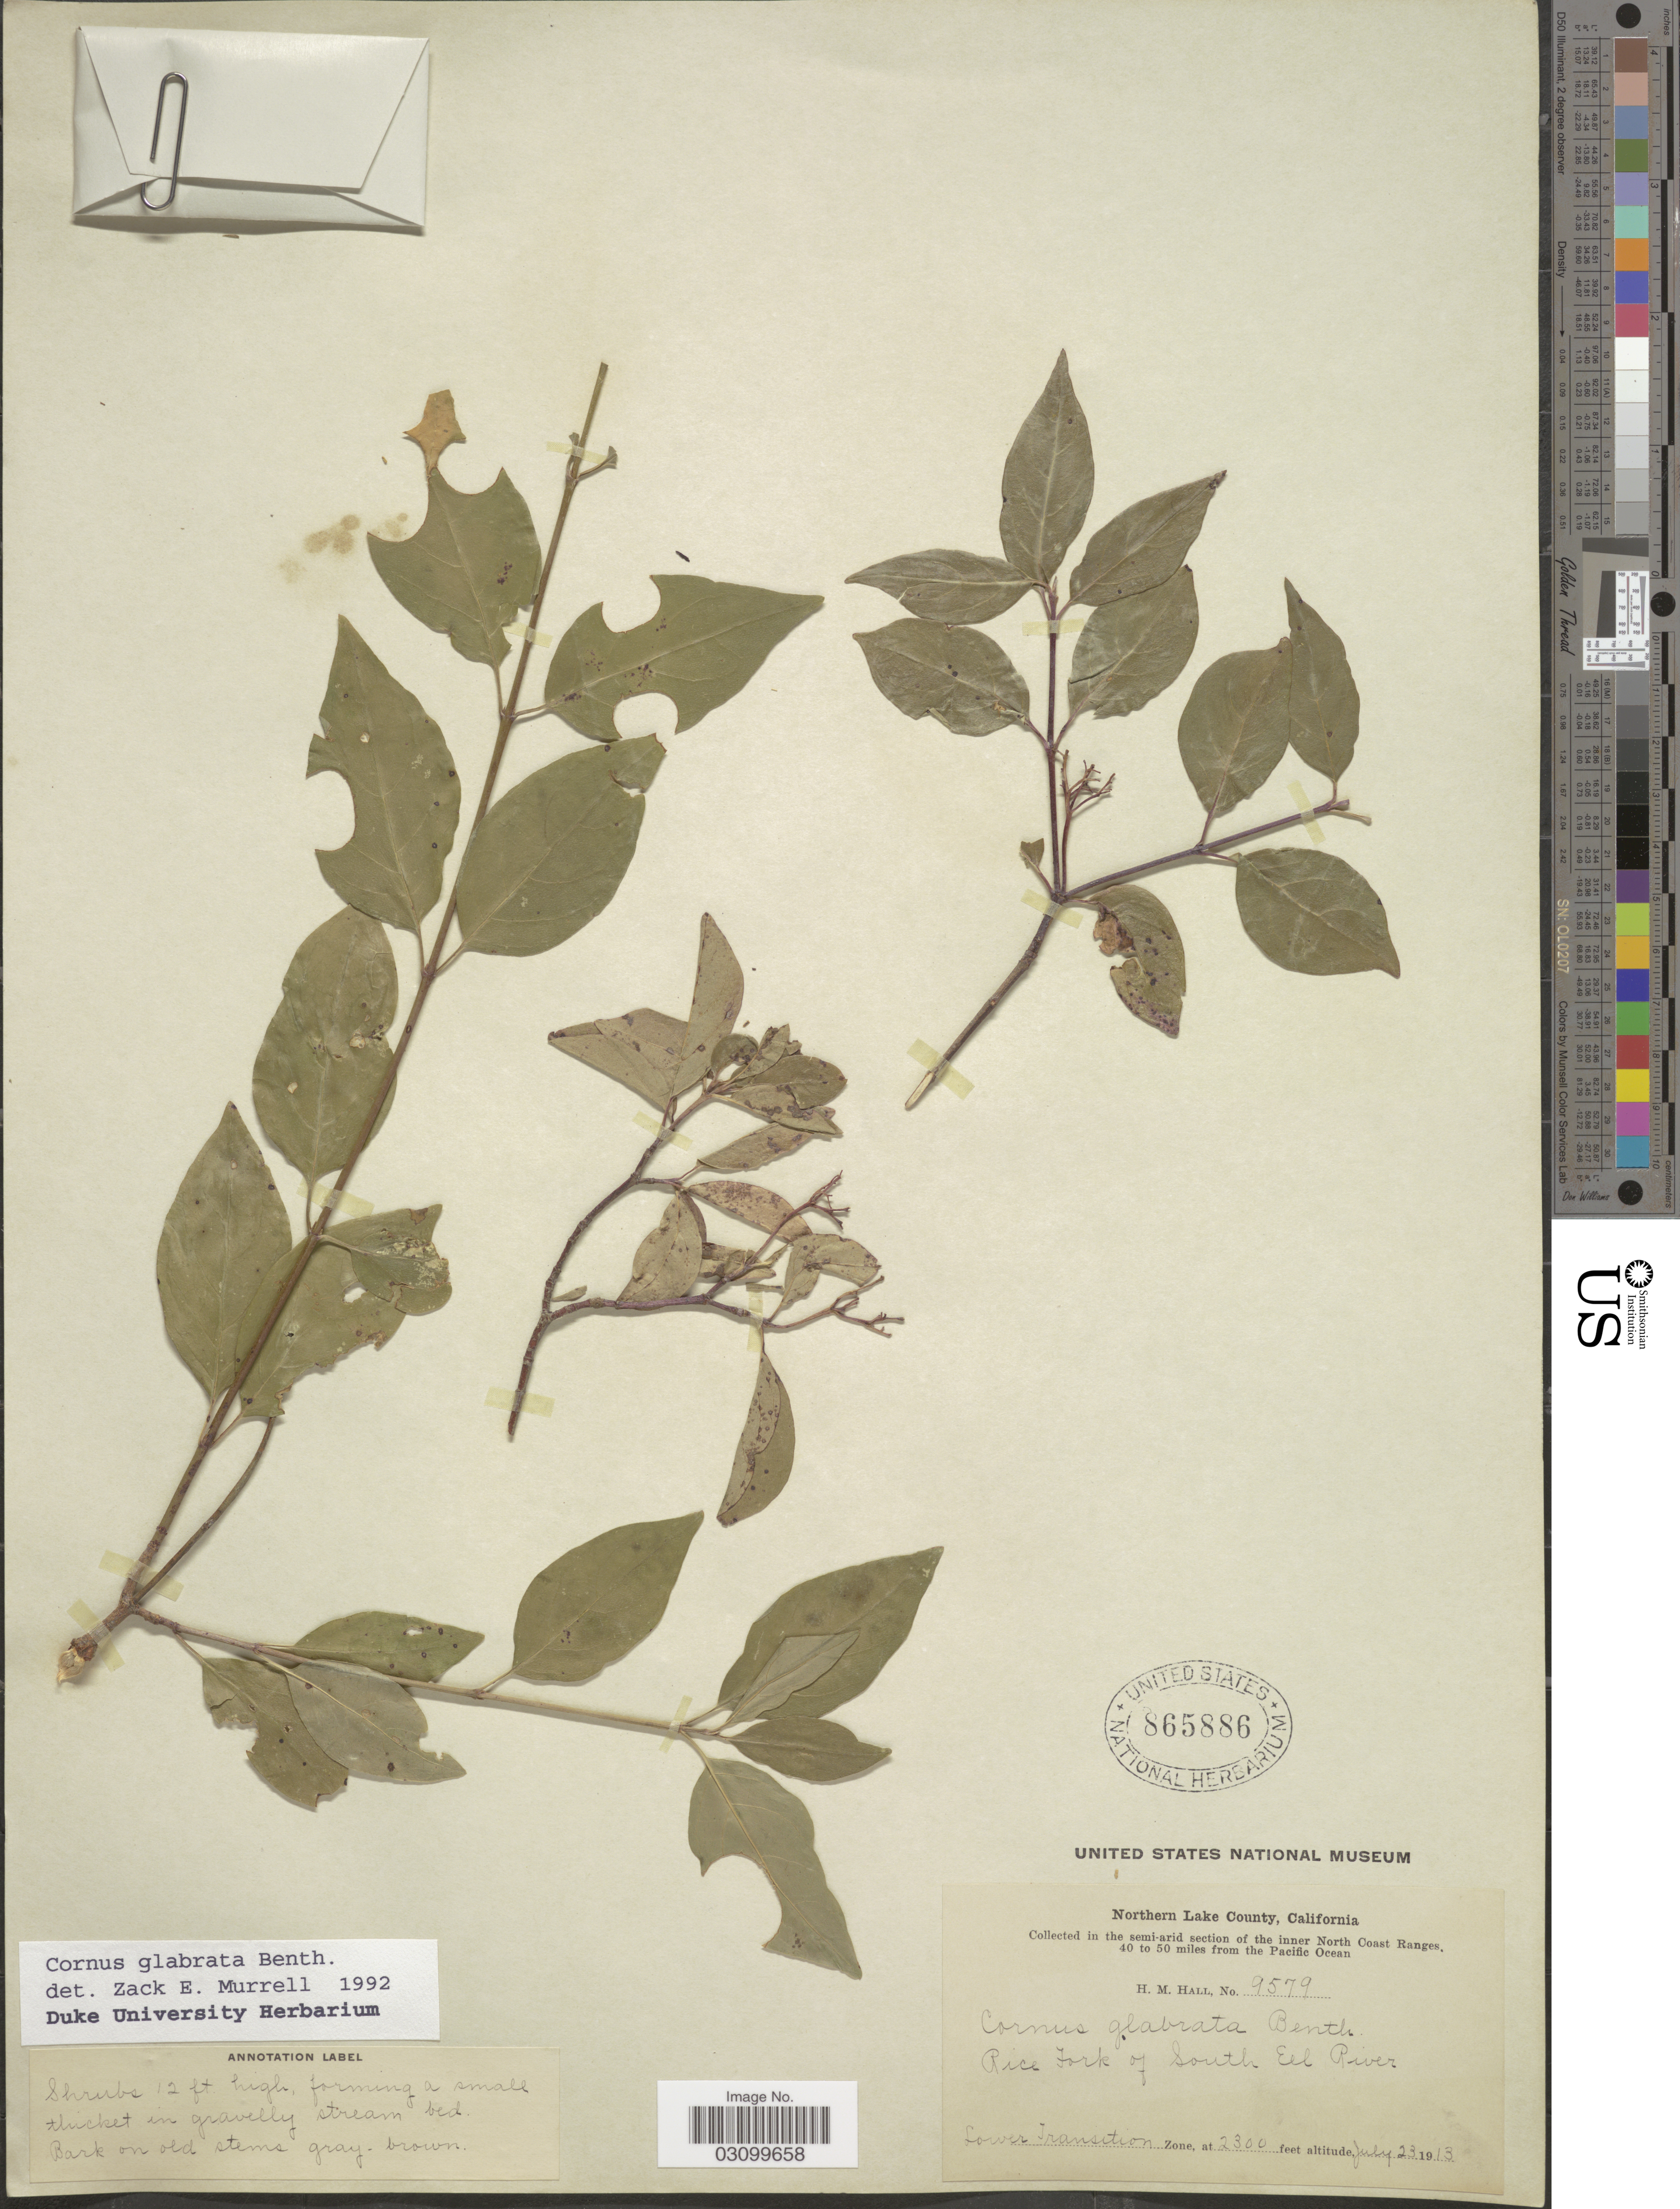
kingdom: Plantae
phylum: Tracheophyta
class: Magnoliopsida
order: Cornales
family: Cornaceae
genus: Cornus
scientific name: Cornus glabrata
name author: Benth.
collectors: H. M. Hall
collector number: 9579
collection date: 1913-07-23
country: United States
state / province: California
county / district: Lake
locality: Northern Lake County. In the semi-arid section of the inner North Coast Ranges, 40 to 50 miles from the Pacific Ocean. Rice Fork of South Eel River. Lower Transition.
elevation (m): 701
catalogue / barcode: US 865886